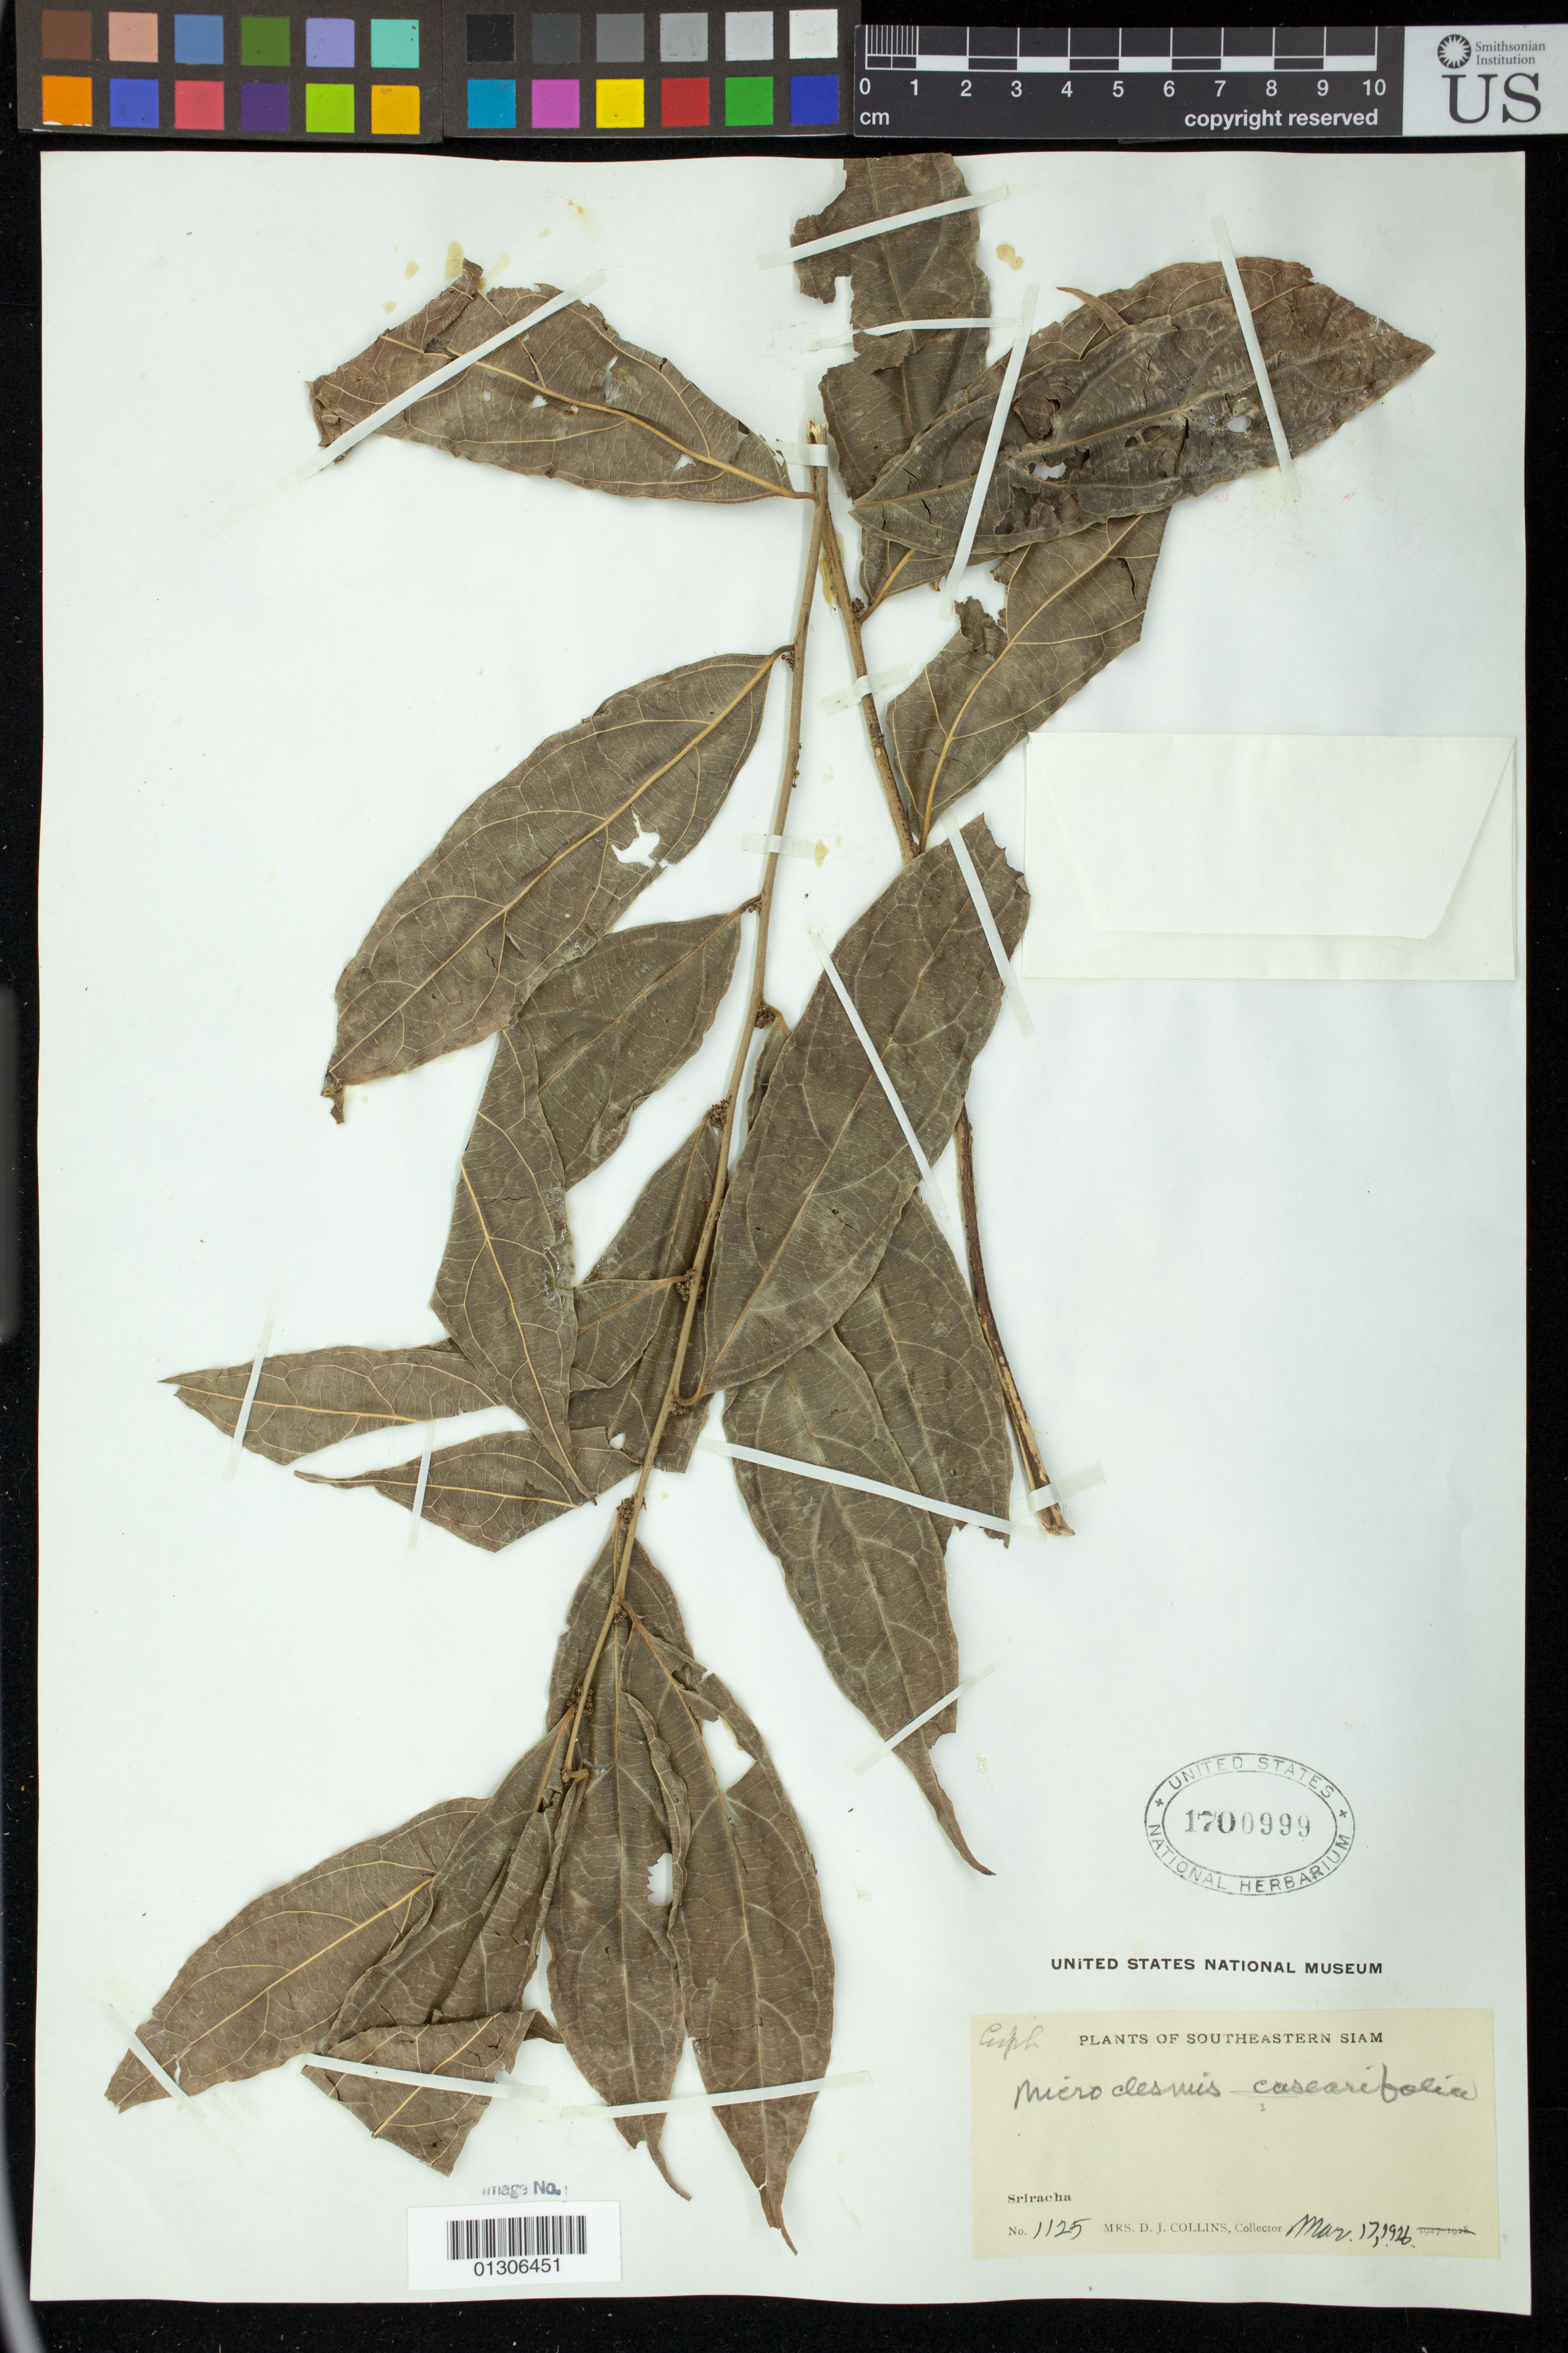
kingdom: Plantae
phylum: Tracheophyta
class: Magnoliopsida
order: Malpighiales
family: Pandaceae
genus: Microdesmis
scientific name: Microdesmis casearifolia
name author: Planch. & Hook.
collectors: Mrs. D. J. Collins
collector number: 1125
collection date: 1926-03-17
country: Thailand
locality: Sriracha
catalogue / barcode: US 1700999